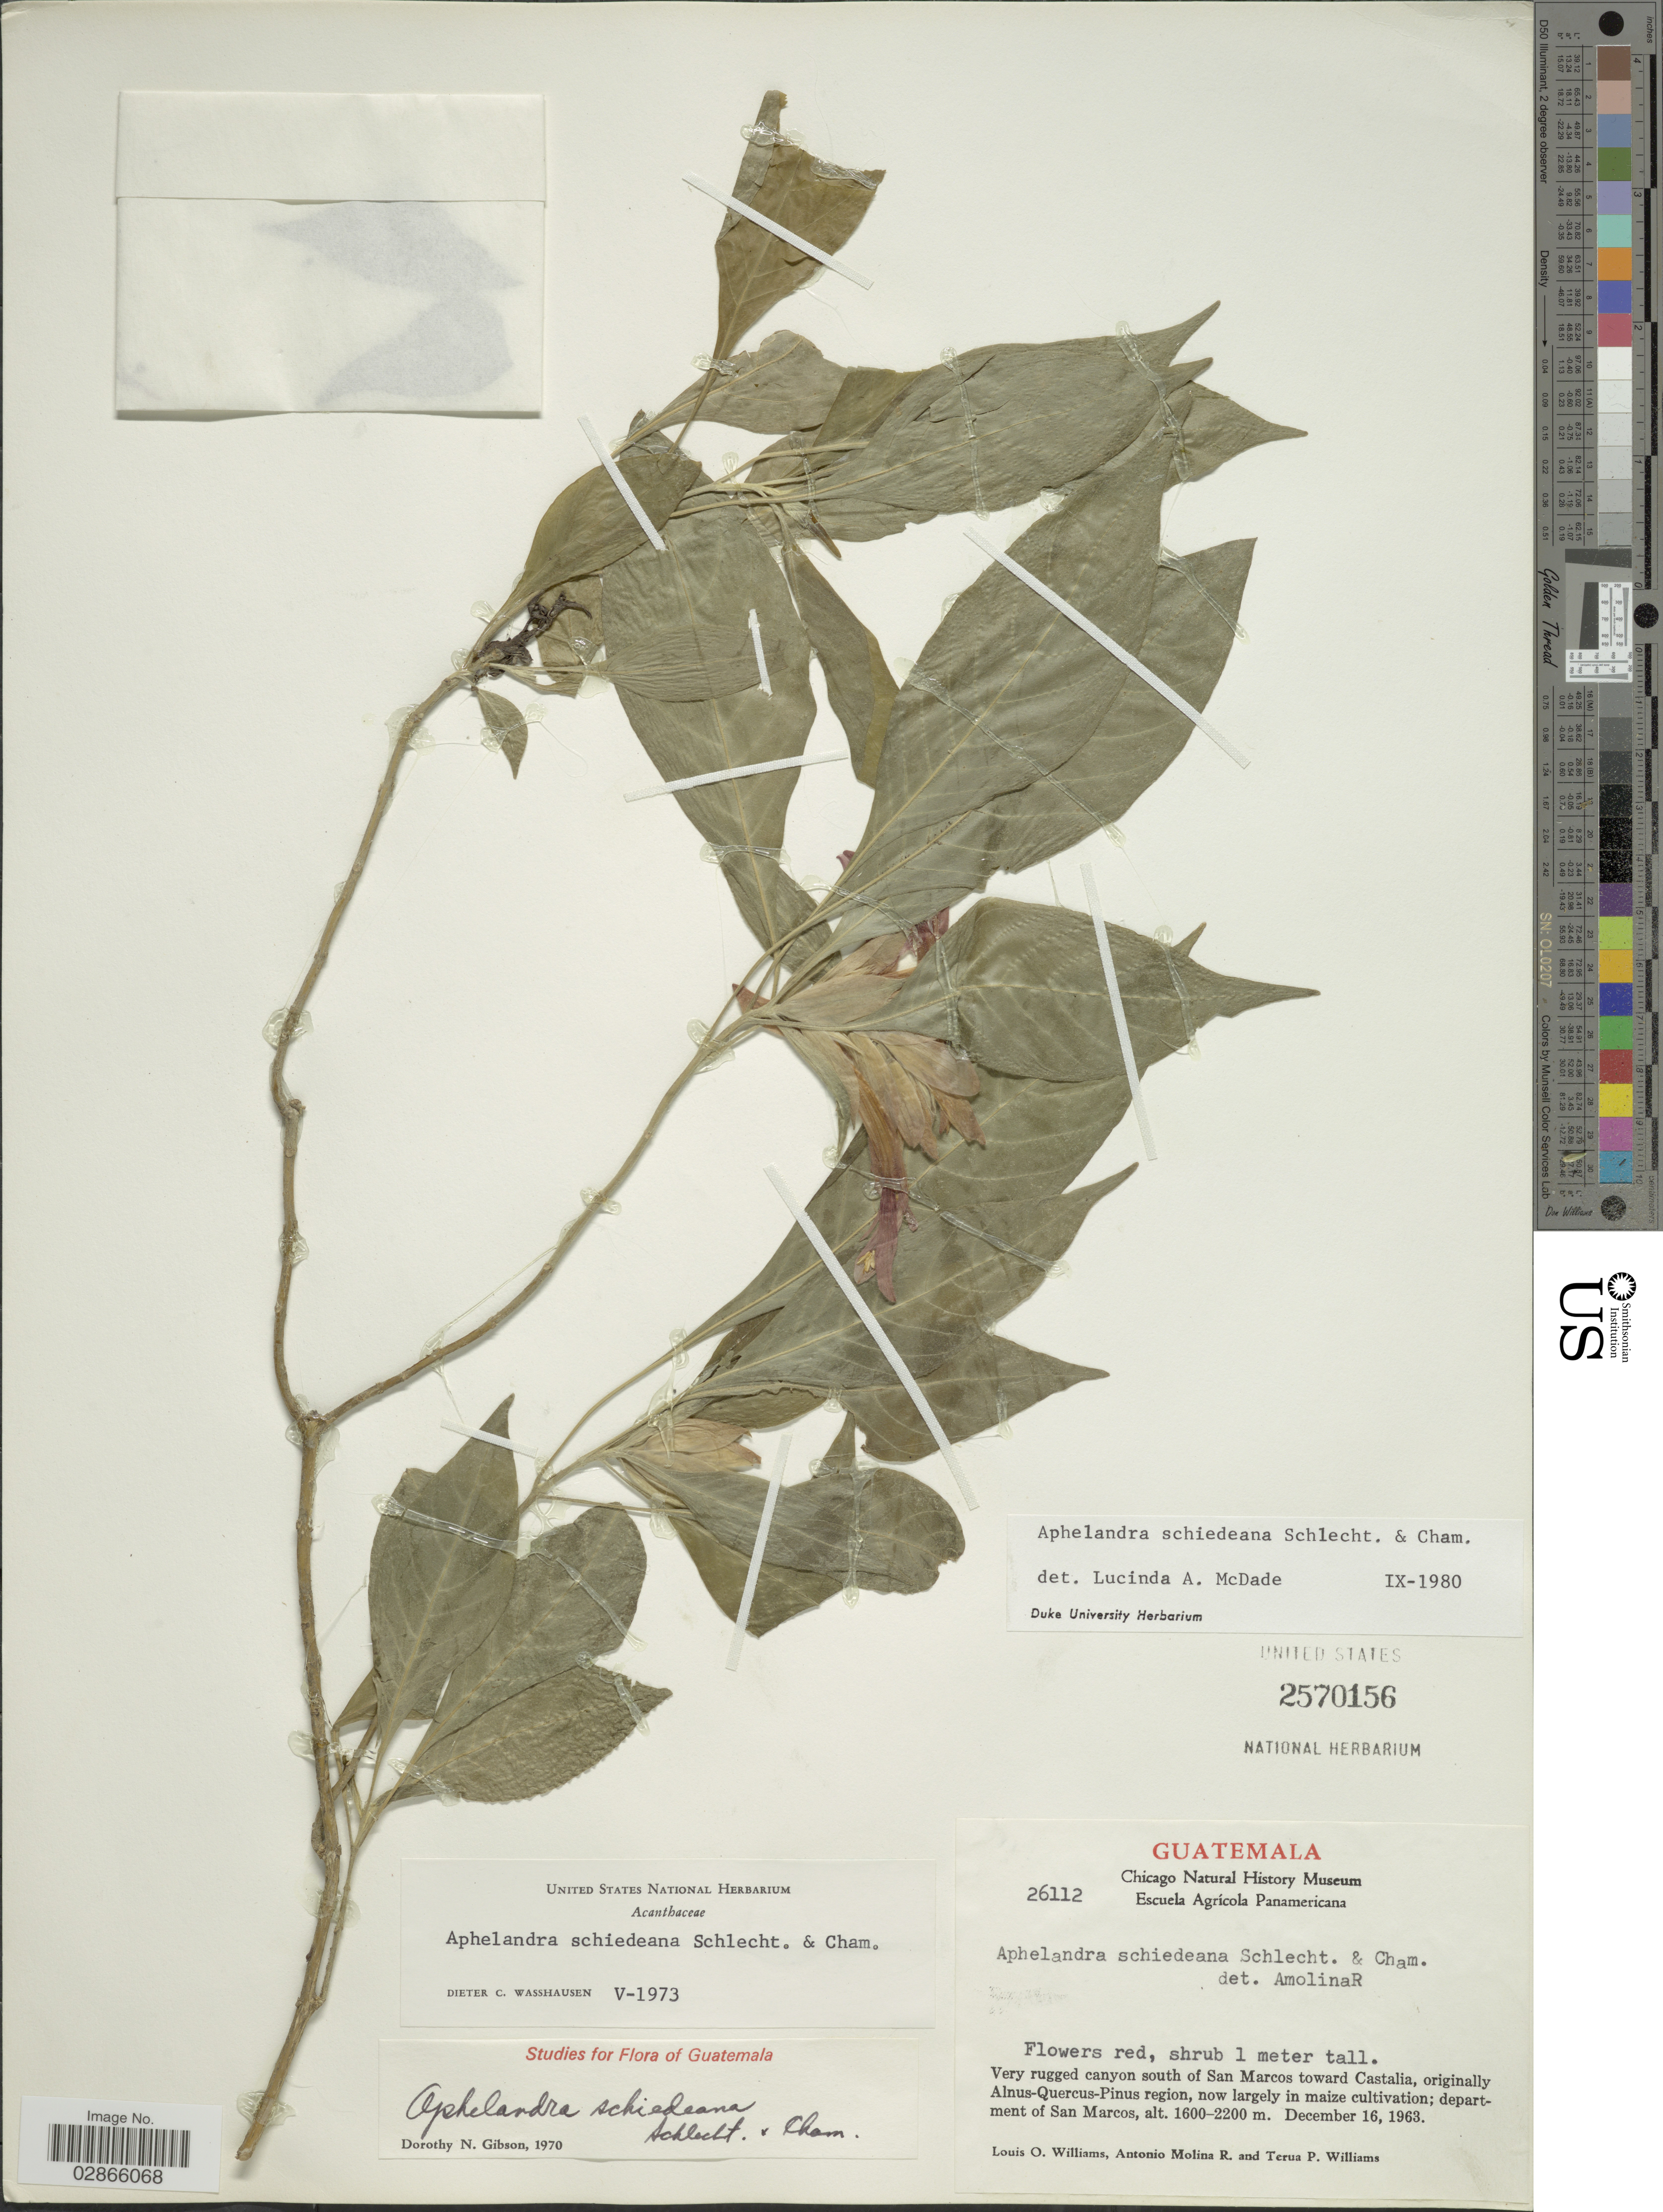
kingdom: Plantae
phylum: Tracheophyta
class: Magnoliopsida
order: Lamiales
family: Acanthaceae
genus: Aphelandra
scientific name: Aphelandra schiedeana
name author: Schltdl. & Cham.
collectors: L. O. Williams, A. Molina R. & T. Williams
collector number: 26112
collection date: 1963-12-16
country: Guatemala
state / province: San Marcos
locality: Very rugged canyon south of San Marcos toward Castalia, originally Alnus-Quercus-Pinus region, now largely in maize cultivation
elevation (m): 1600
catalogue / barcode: US 2570156